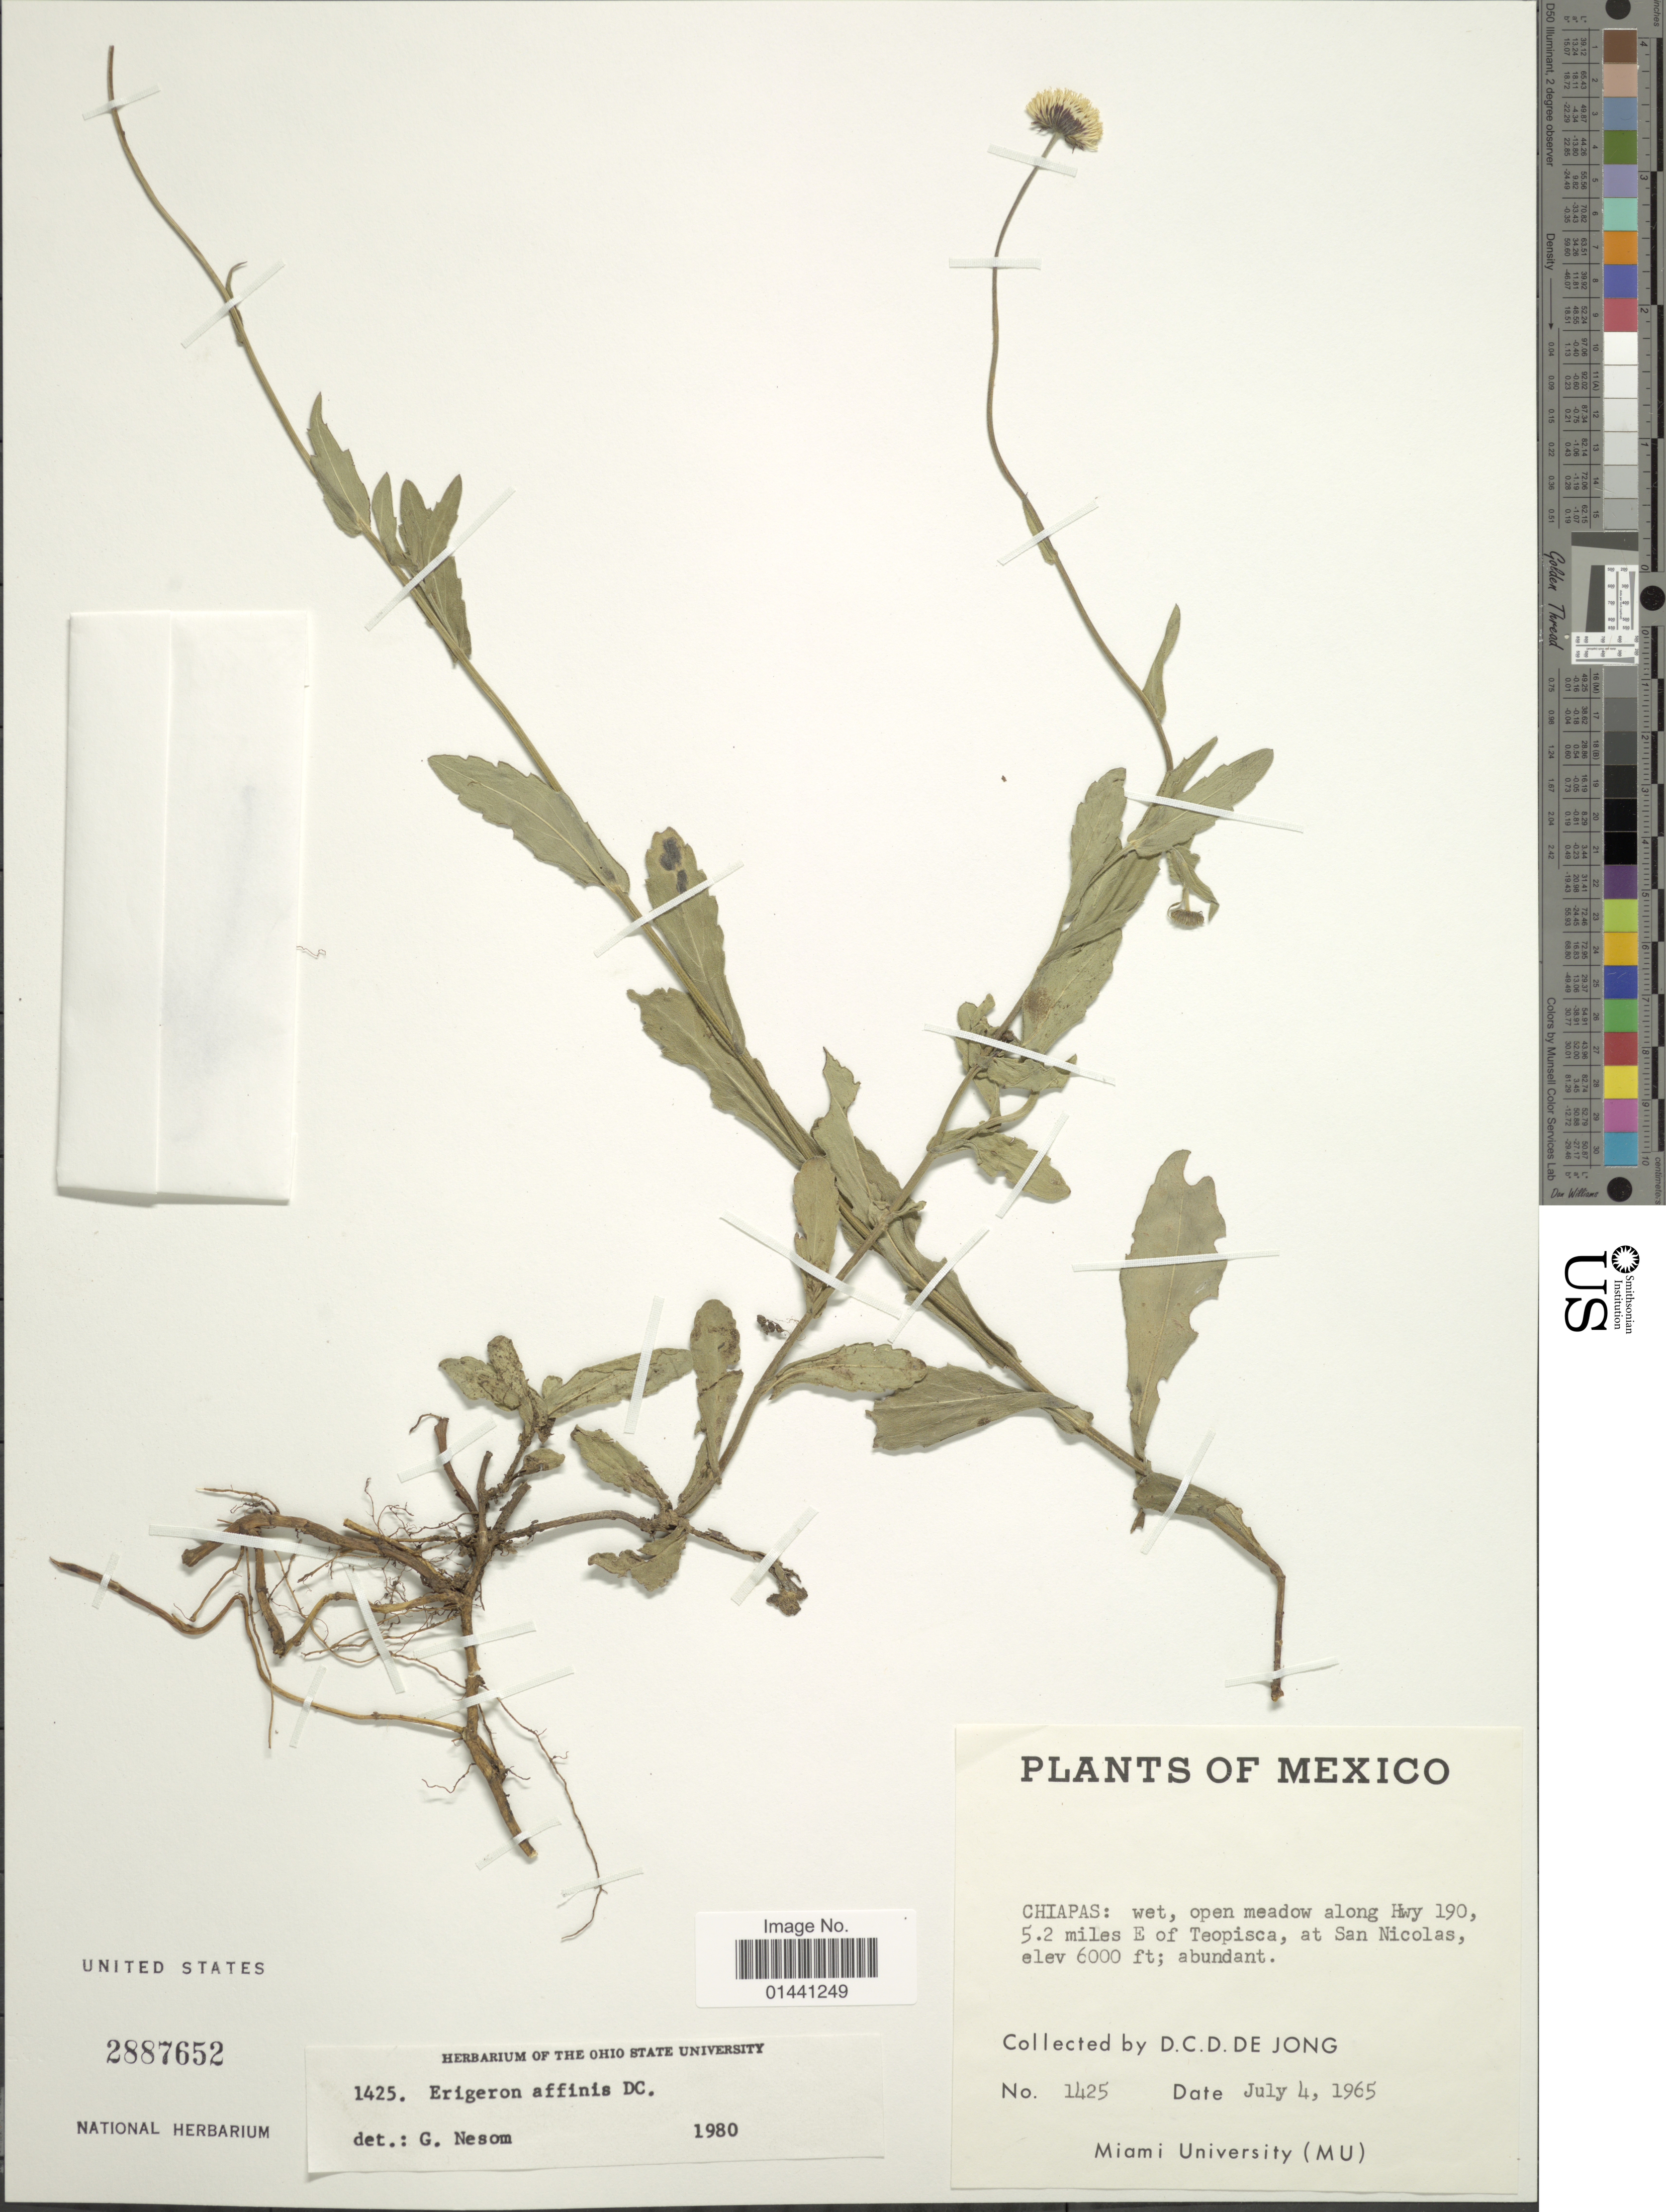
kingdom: Plantae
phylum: Tracheophyta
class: Magnoliopsida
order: Asterales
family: Asteraceae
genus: Erigeron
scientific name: Erigeron affinis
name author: V.M. Badillo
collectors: D. De Jong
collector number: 1425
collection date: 1965-07-04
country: Mexico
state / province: Chiapas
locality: Wet, open meadow along Hwy 190, 5.2 miles E of Teopisca, at San Nicolas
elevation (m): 1829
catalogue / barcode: US 2887652